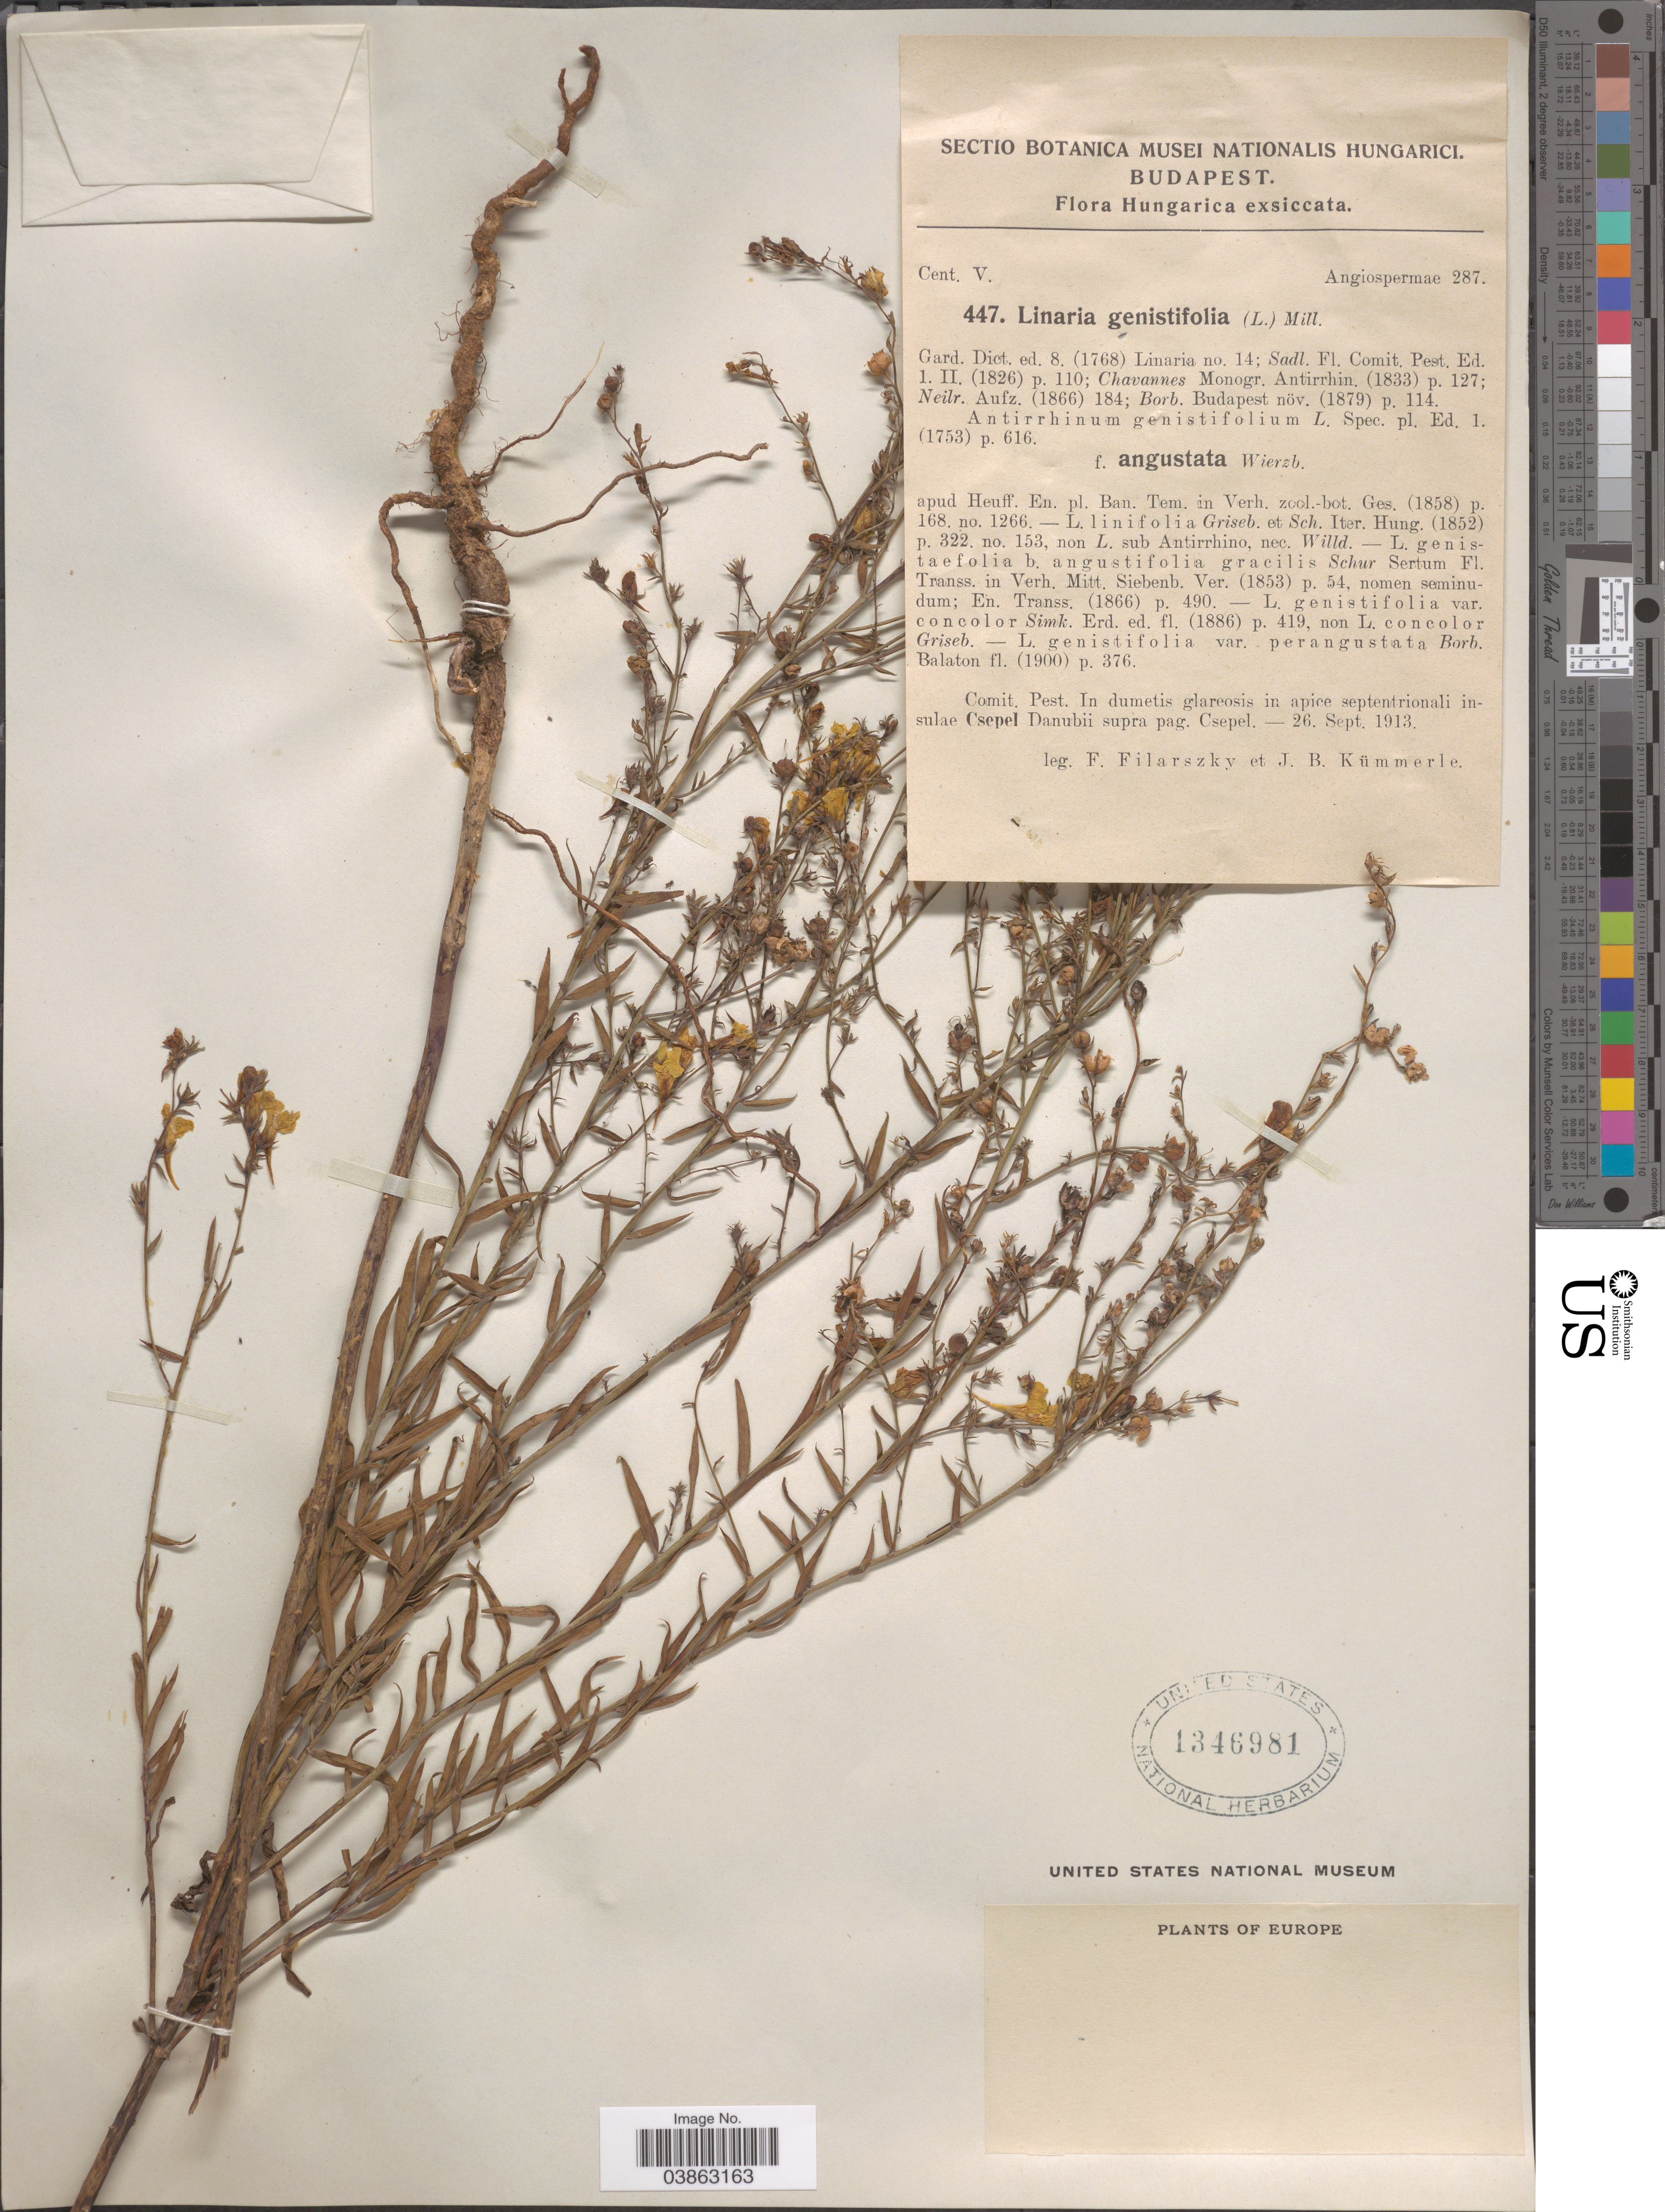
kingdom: Plantae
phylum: Tracheophyta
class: Magnoliopsida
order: Lamiales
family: Plantaginaceae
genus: Linaria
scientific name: Linaria genistifolia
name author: (L.) Mill.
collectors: F. Filarszky & J. Kummerle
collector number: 447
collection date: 1913-09-26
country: Hungary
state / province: Pest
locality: Comit. Pest. In dumetis glareosis in apice septentrionali insulae Csepel Danubii supra pag. Csepel.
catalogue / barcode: US 1346981